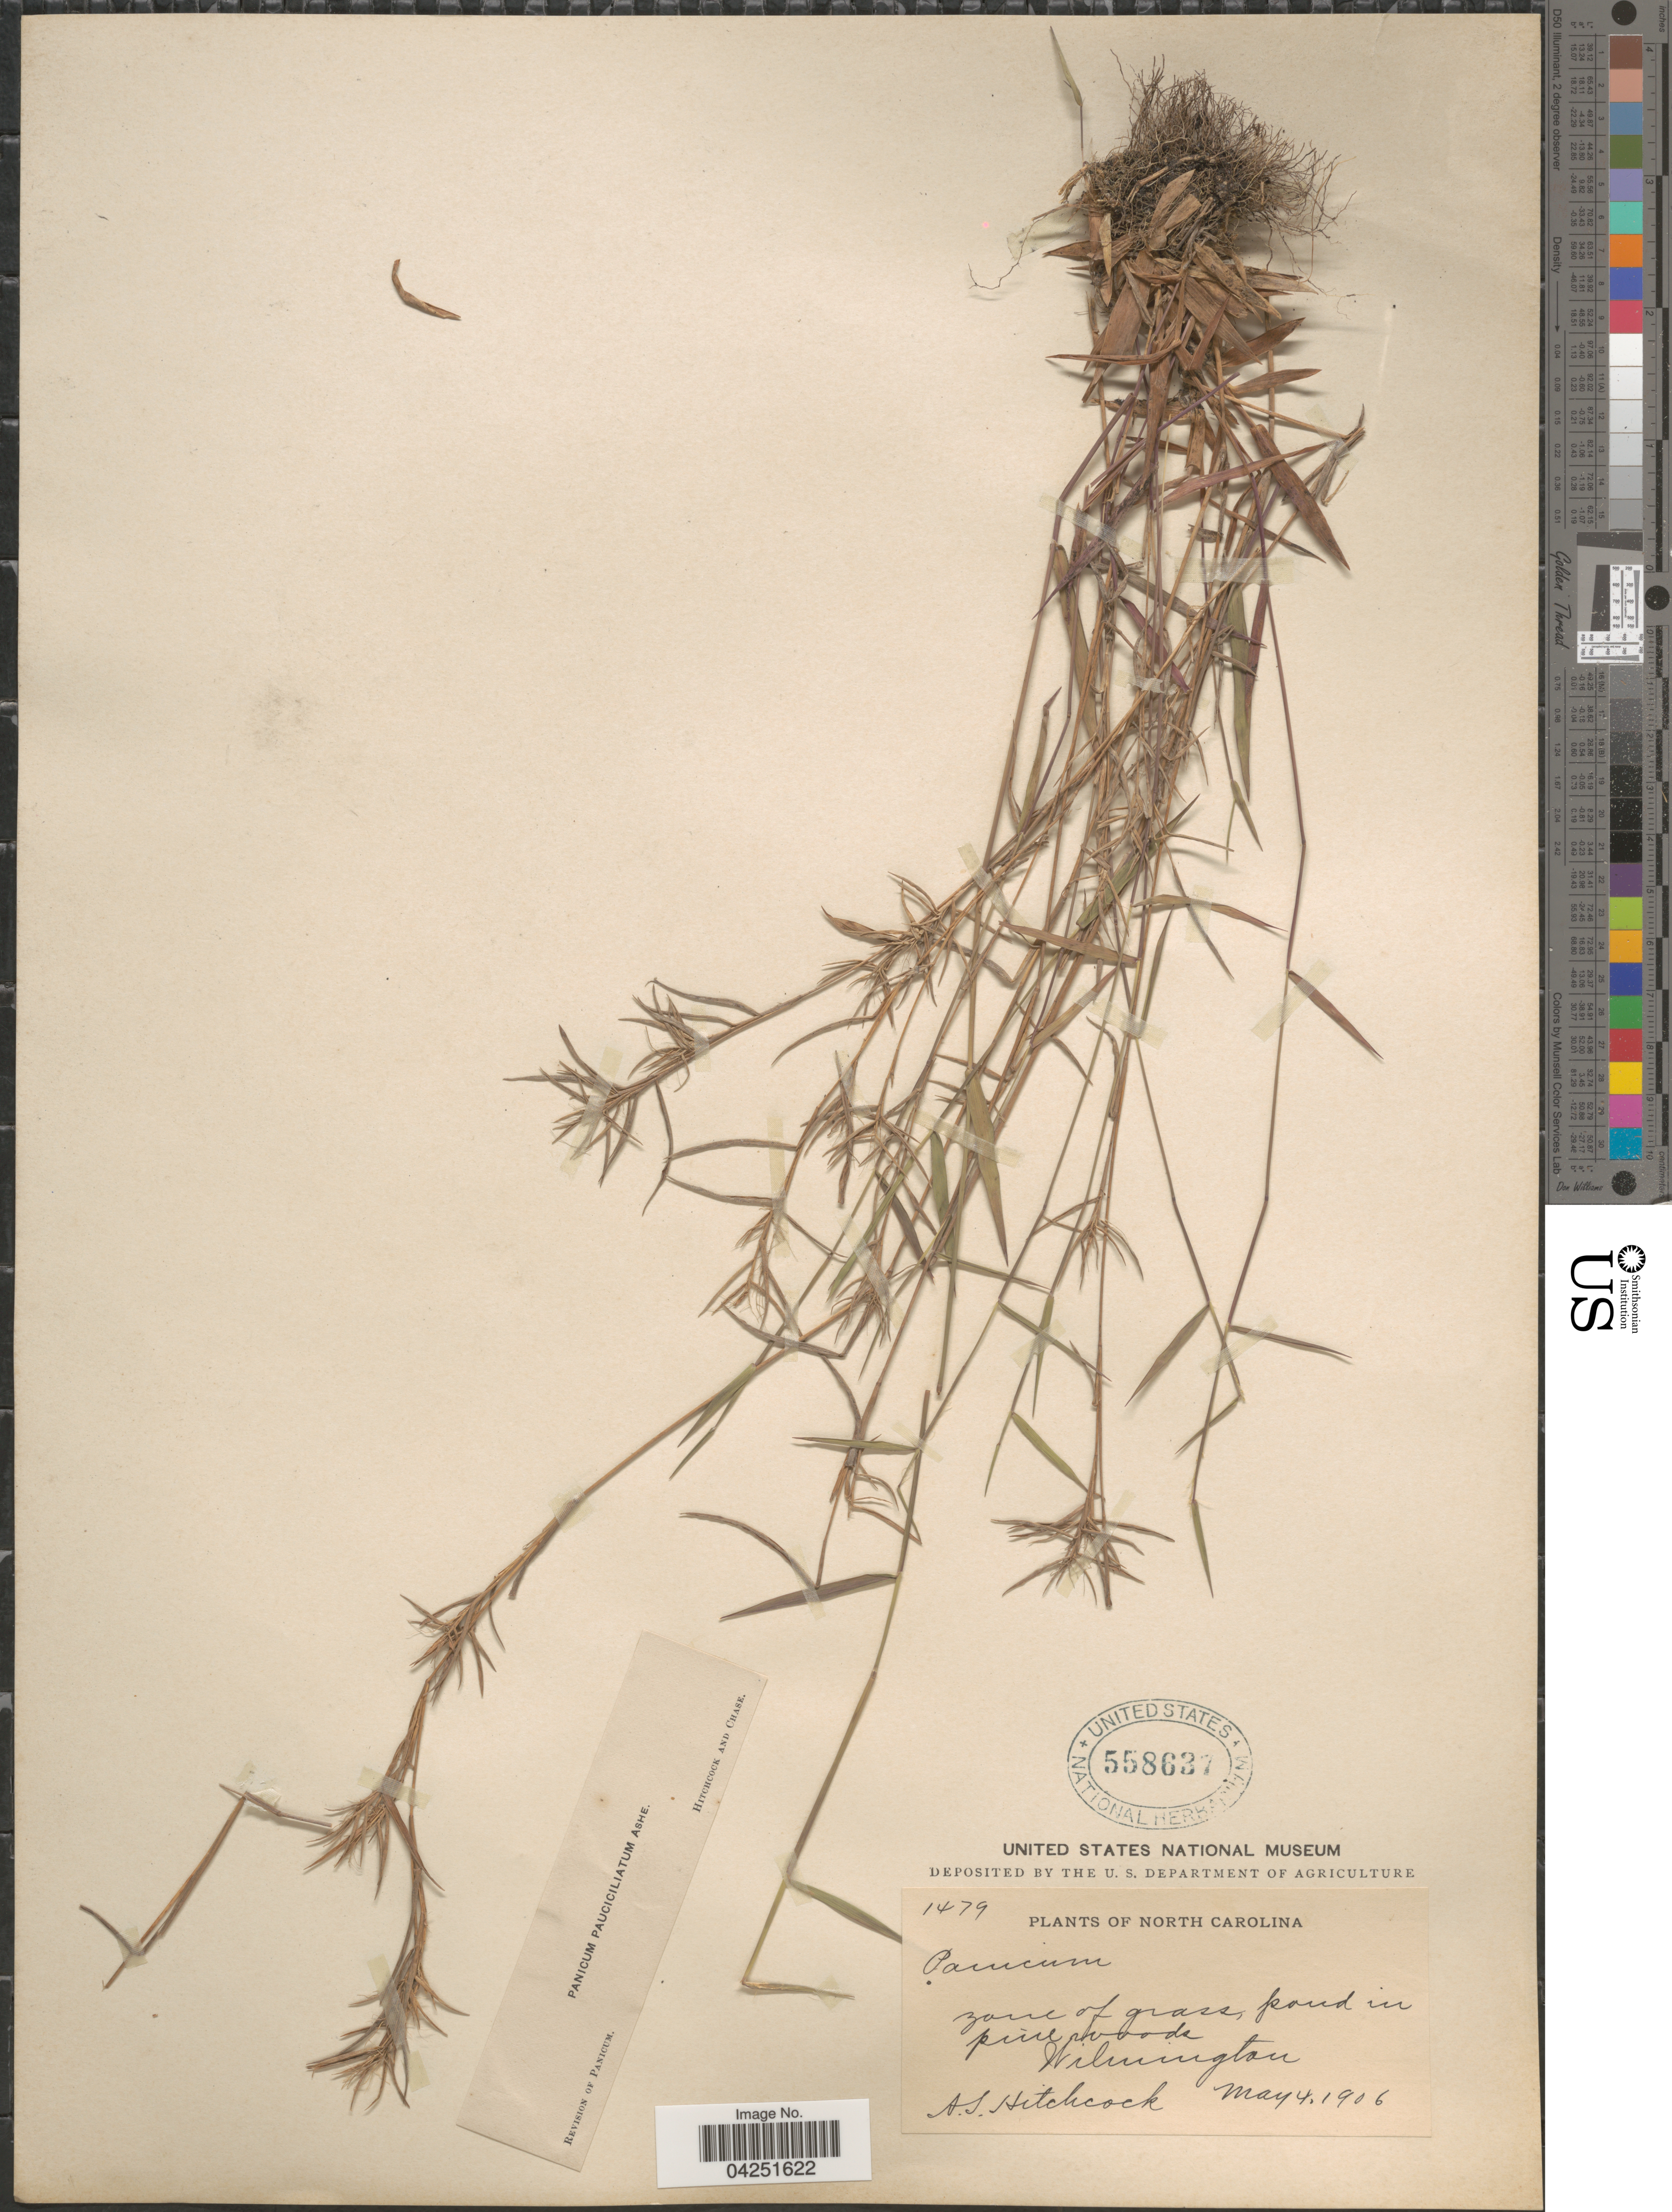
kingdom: Plantae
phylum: Tracheophyta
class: Liliopsida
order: Poales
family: Poaceae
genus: Dichanthelium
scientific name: Dichanthelium acuminatum var. acuminatum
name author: (Sw.) Gould & C.A. Clark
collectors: A. S. Hitchcock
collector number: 1479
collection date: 1906-05-04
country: United States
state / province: North Carolina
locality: Wilmington.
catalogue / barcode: US 558637